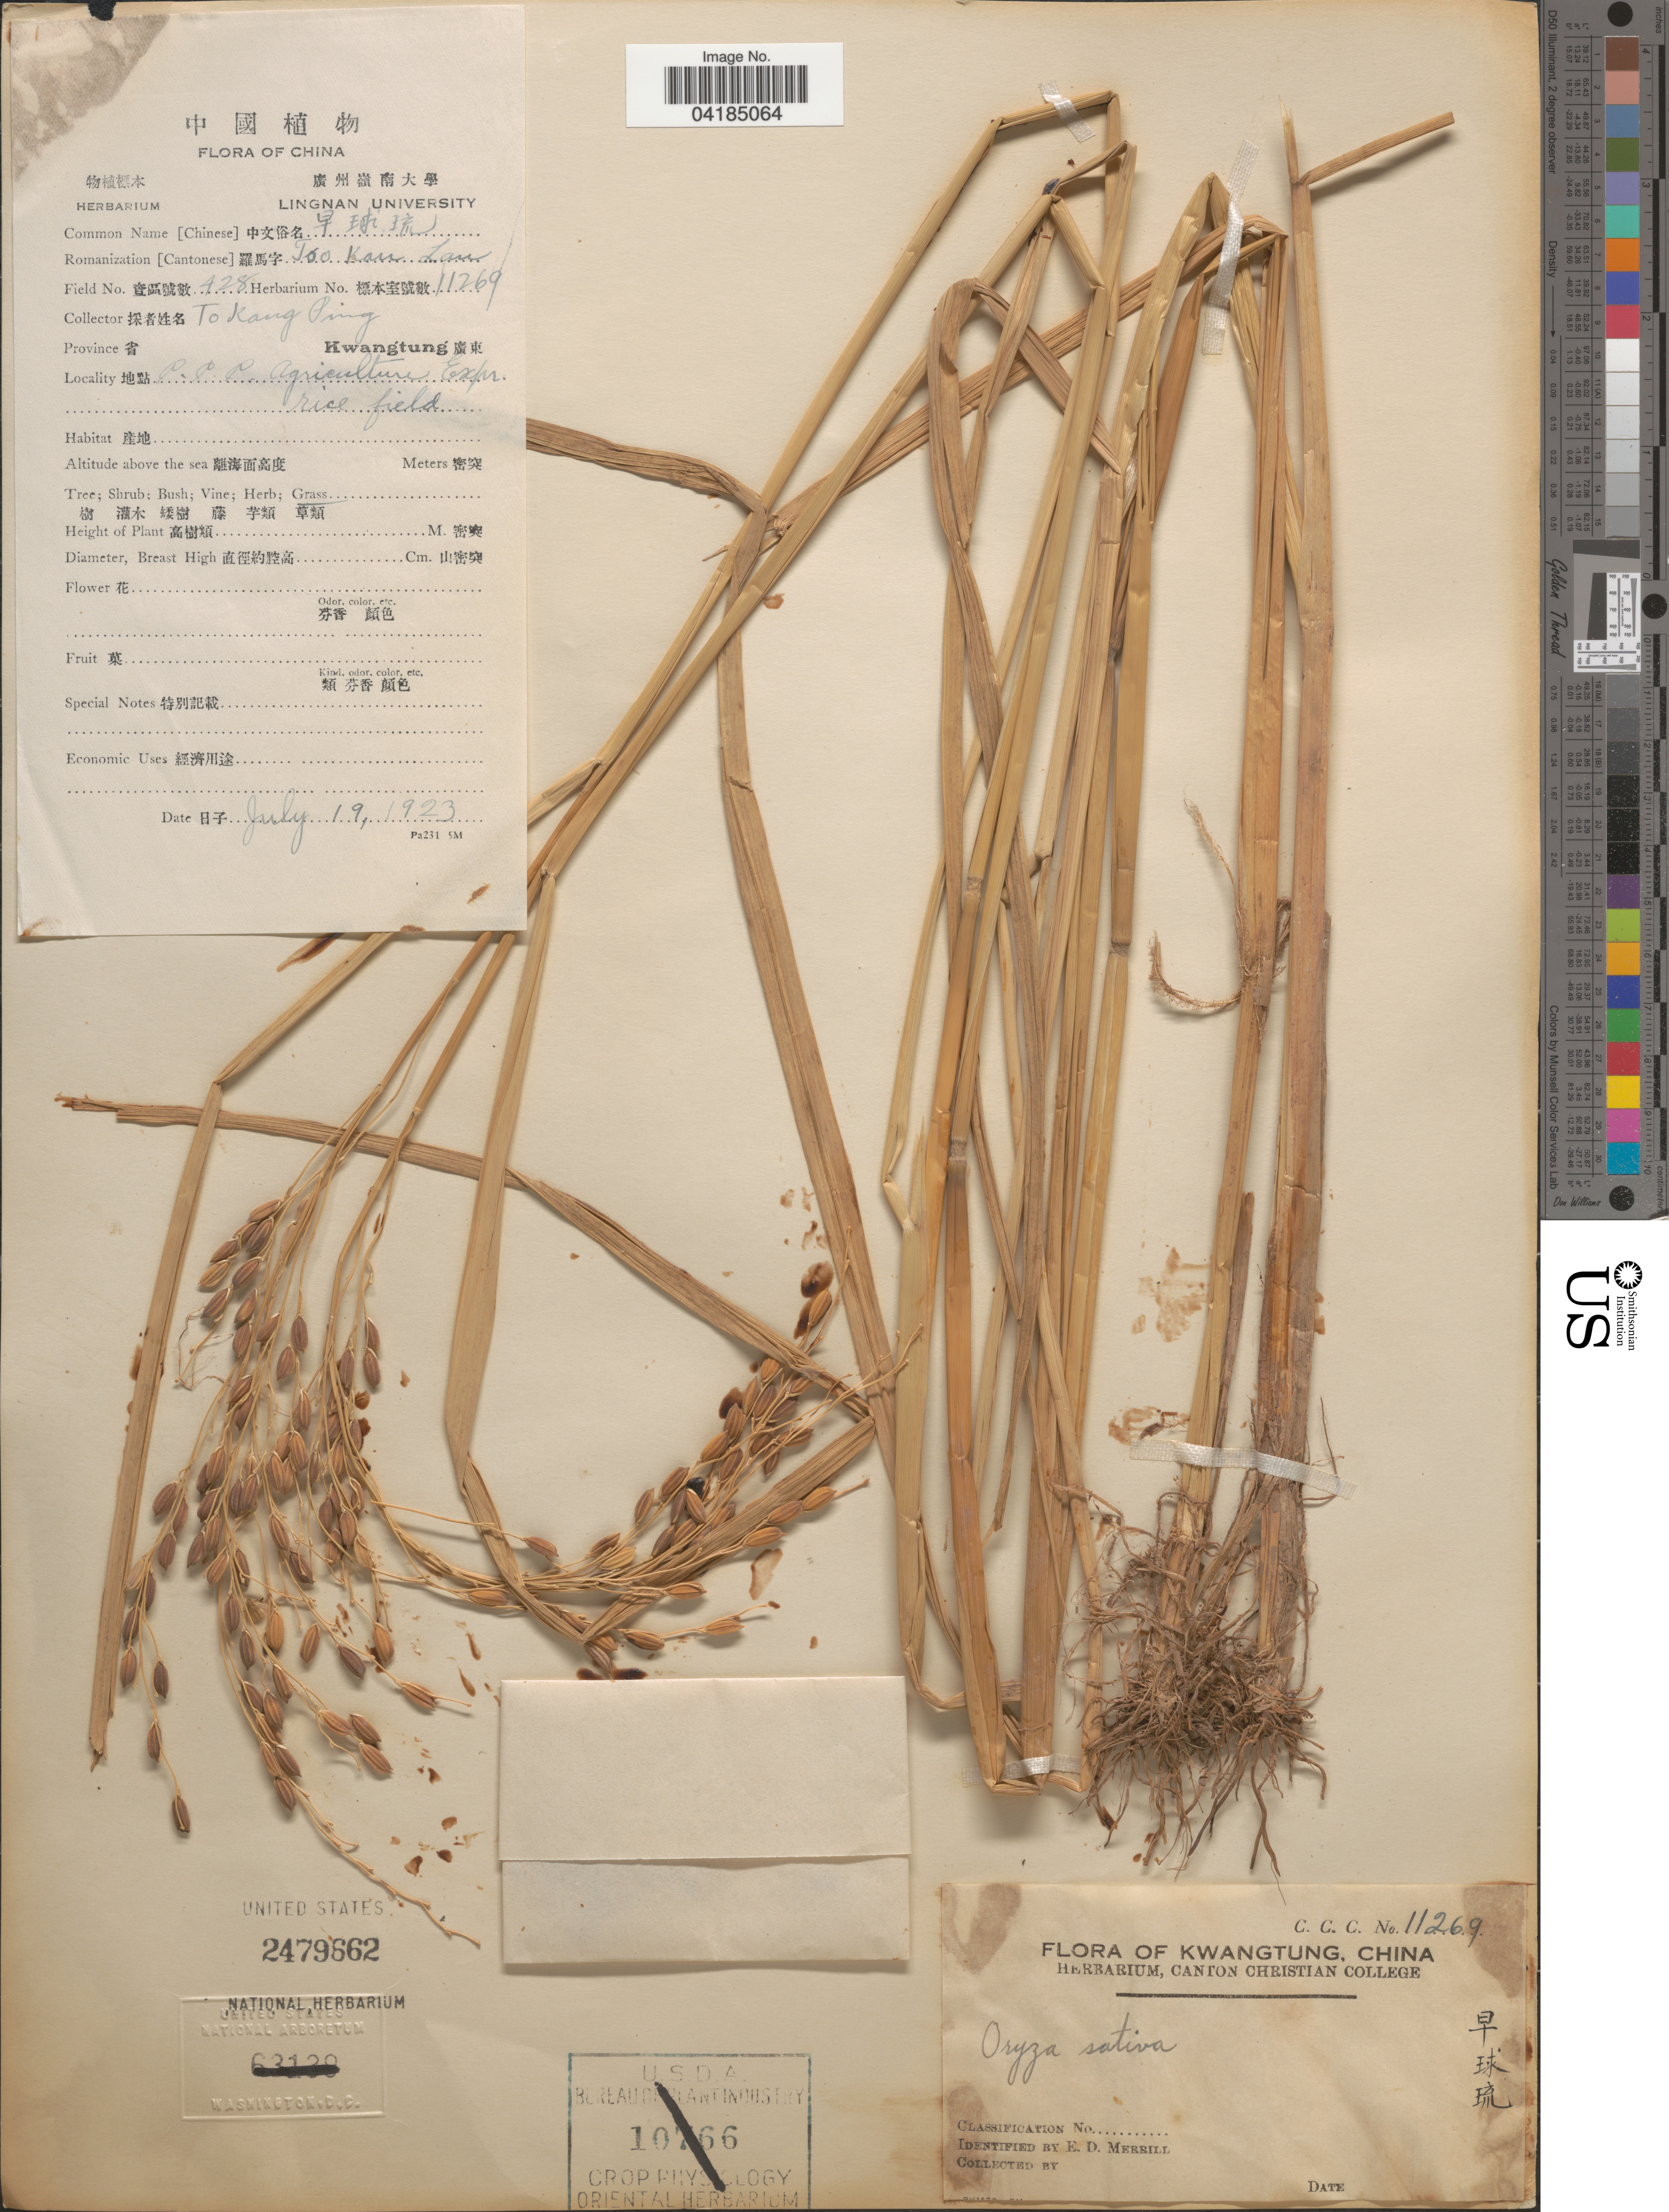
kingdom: Plantae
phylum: Tracheophyta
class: Liliopsida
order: Poales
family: Poaceae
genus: Oryza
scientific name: Oryza sativa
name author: L.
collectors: T. Ping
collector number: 428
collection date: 1923-07-19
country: China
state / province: Guangdong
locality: Kwangtung. C.C.C. Agriculture Expr. rice field.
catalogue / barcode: US 2479662